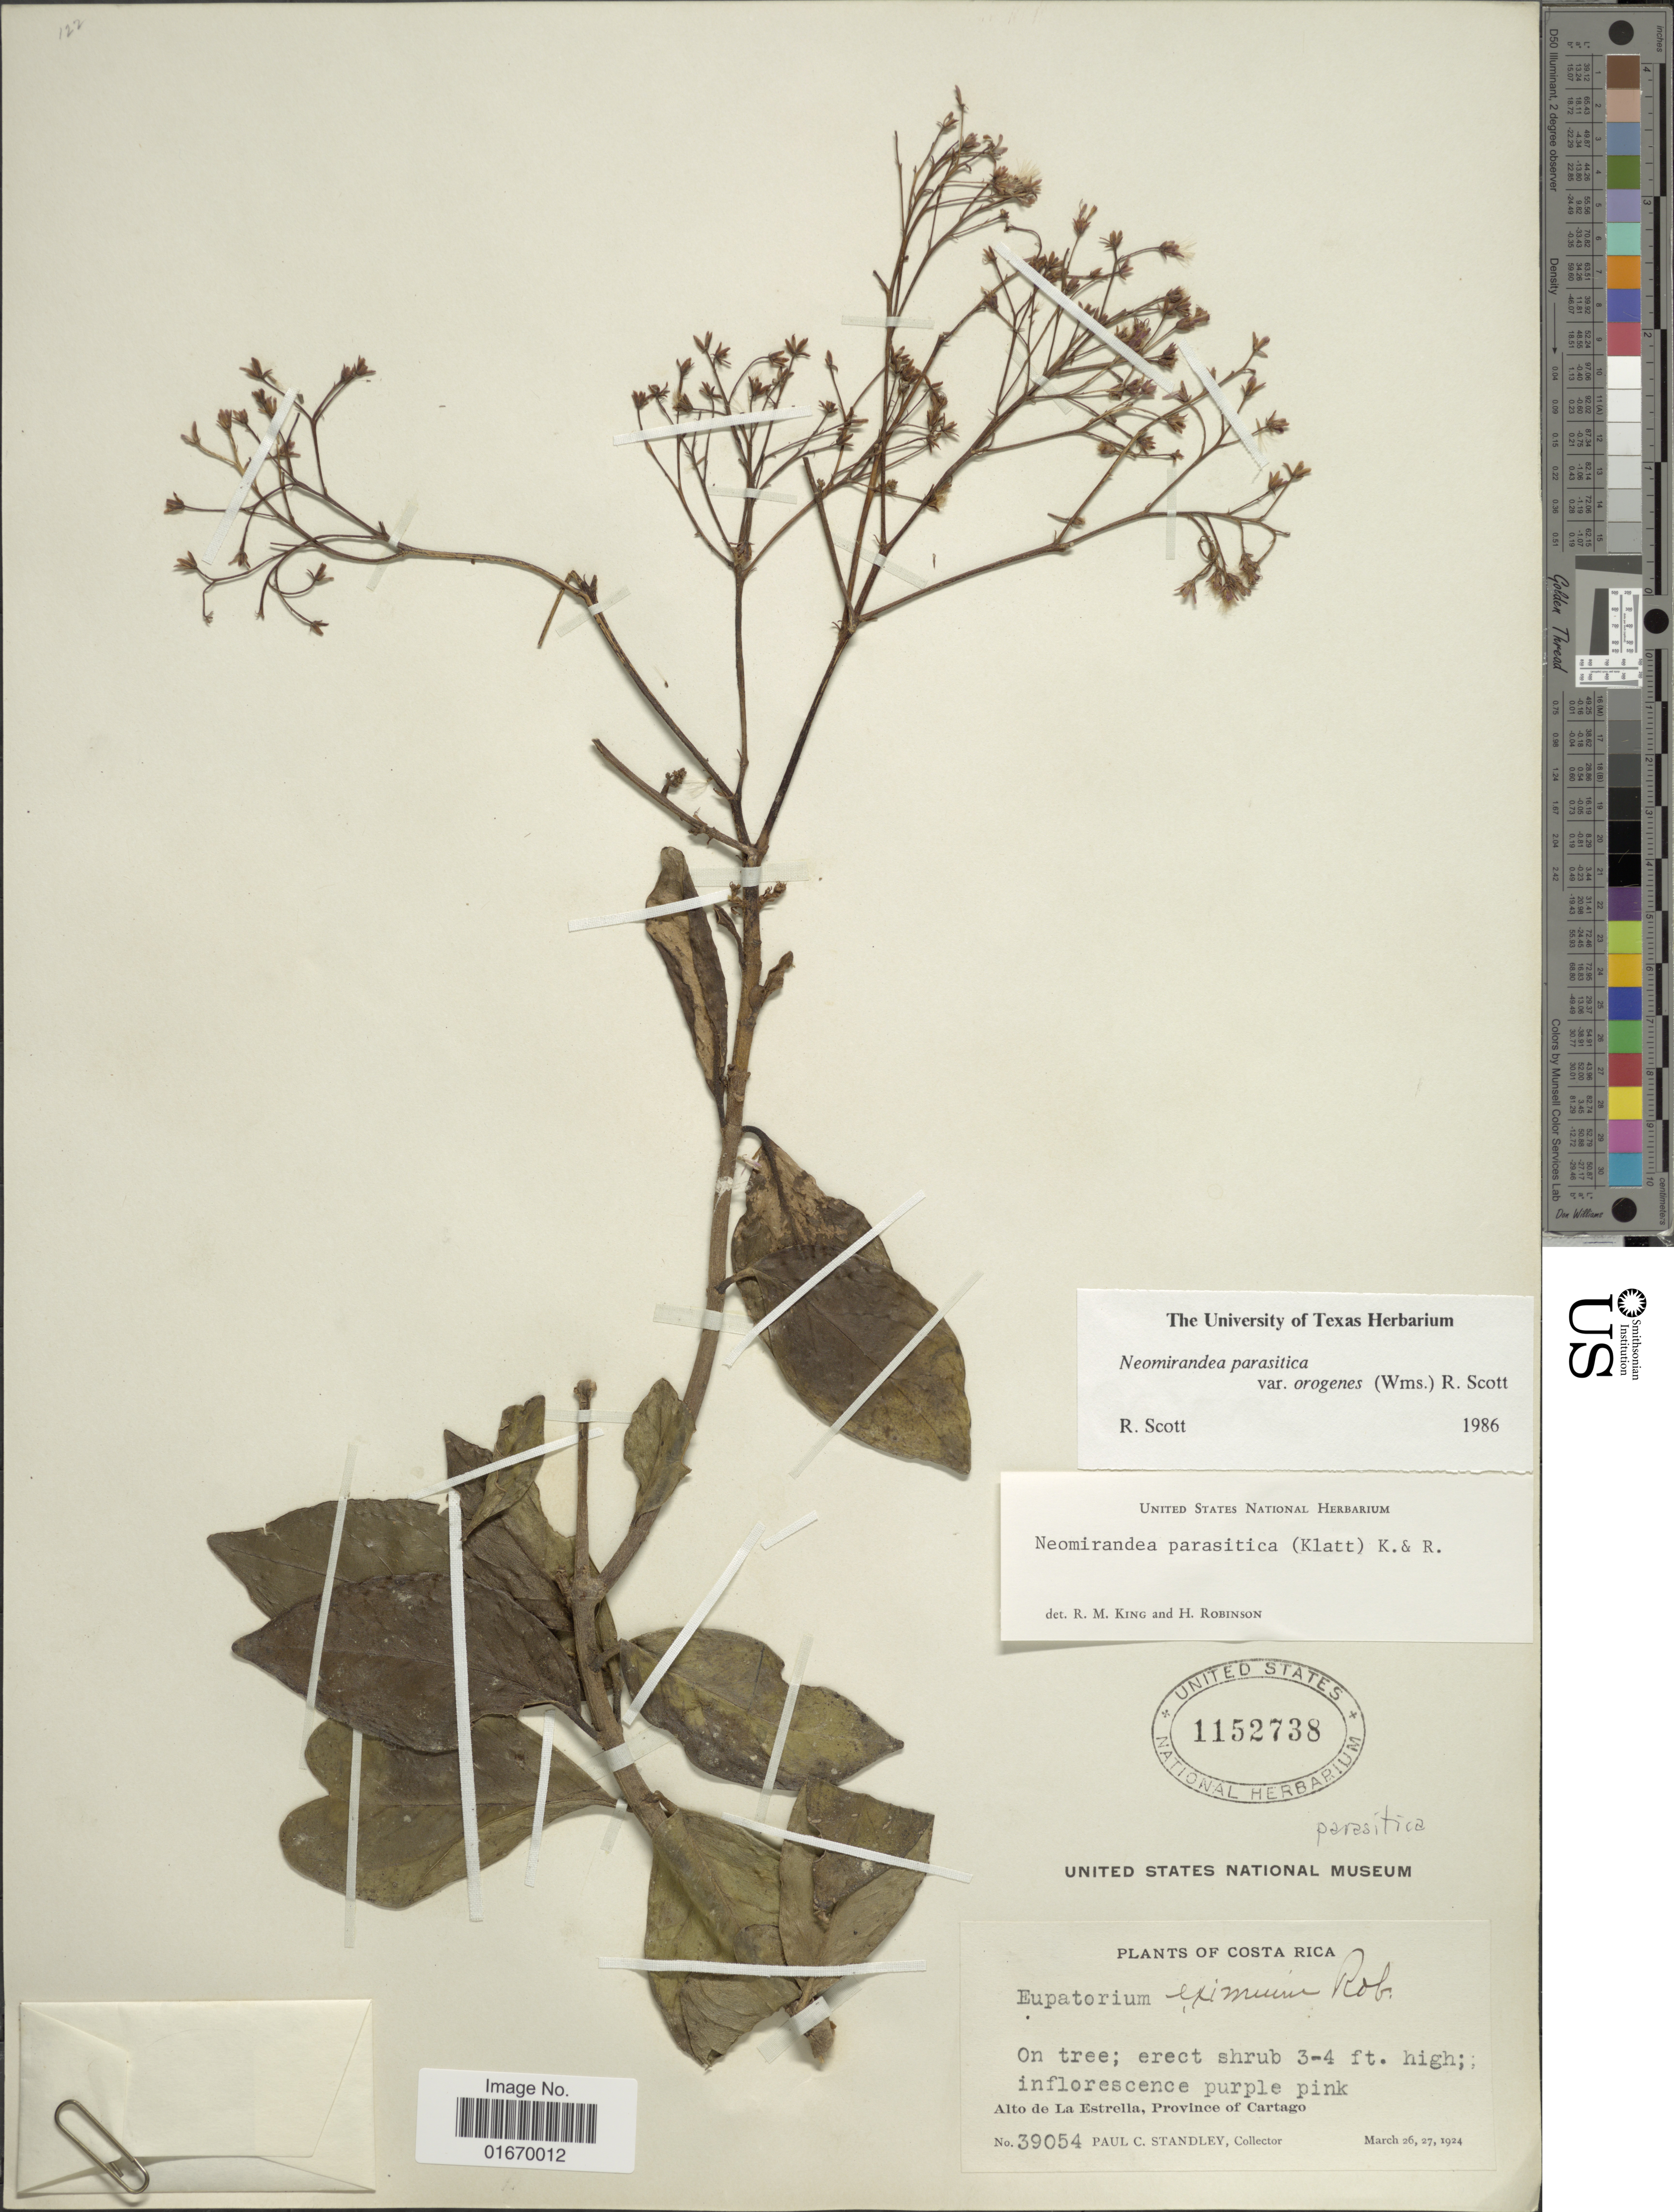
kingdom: Plantae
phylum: Tracheophyta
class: Magnoliopsida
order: Asterales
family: Asteraceae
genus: Neomirandea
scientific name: Neomirandea parasitica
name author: (Klatt) R.M. King & H. Rob.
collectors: P. C. Standley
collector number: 39054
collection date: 1924-03-26/1924-03-27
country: Costa Rica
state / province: Cartago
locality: Alto de La Estrella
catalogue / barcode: US 1152738